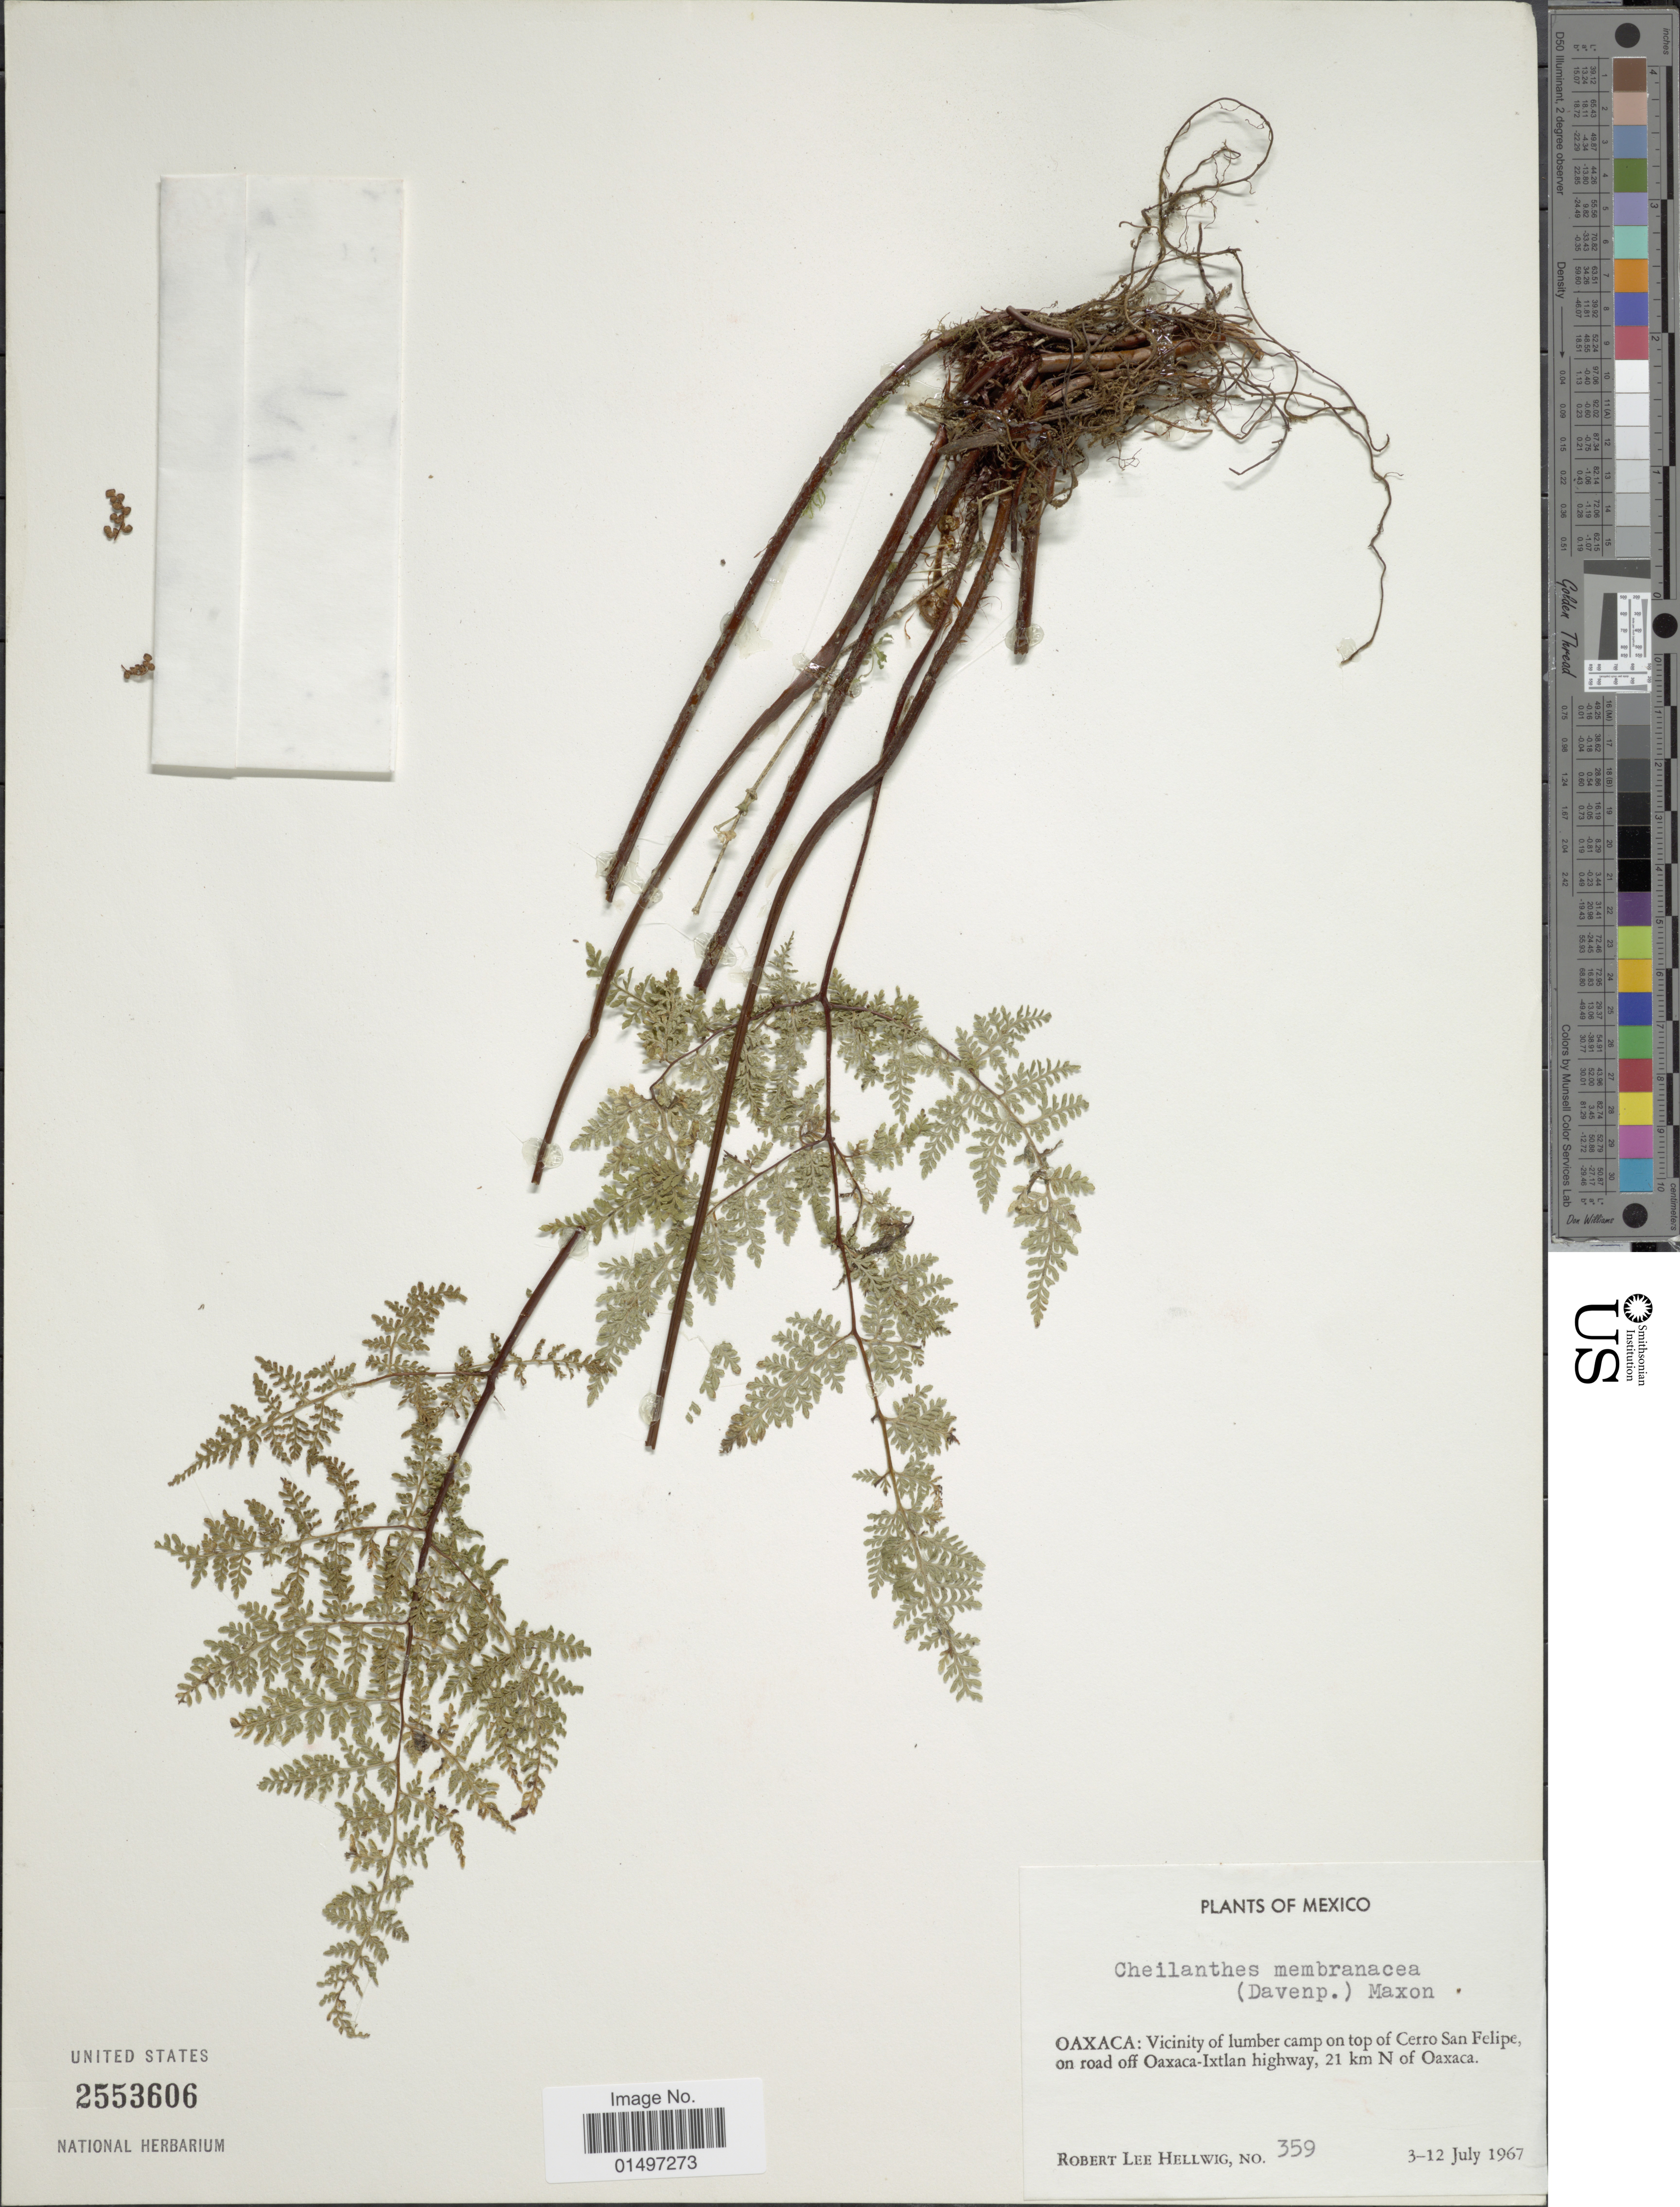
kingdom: Plantae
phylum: Tracheophyta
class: Polypodiopsida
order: Polypodiales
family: Pteridaceae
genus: Gaga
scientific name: Gaga membranacea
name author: (Davenp.) Fay W. Li & Windham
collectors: R. Hellwig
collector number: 359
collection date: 1967-07-03/1967-07-12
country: Mexico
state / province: Oaxaca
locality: Vicinity of lumber camp on top of Cerro San Felipe, on road off Oaxaca-Ixtlan highway, 21 km N of Oaxaca.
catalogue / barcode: US 2553606